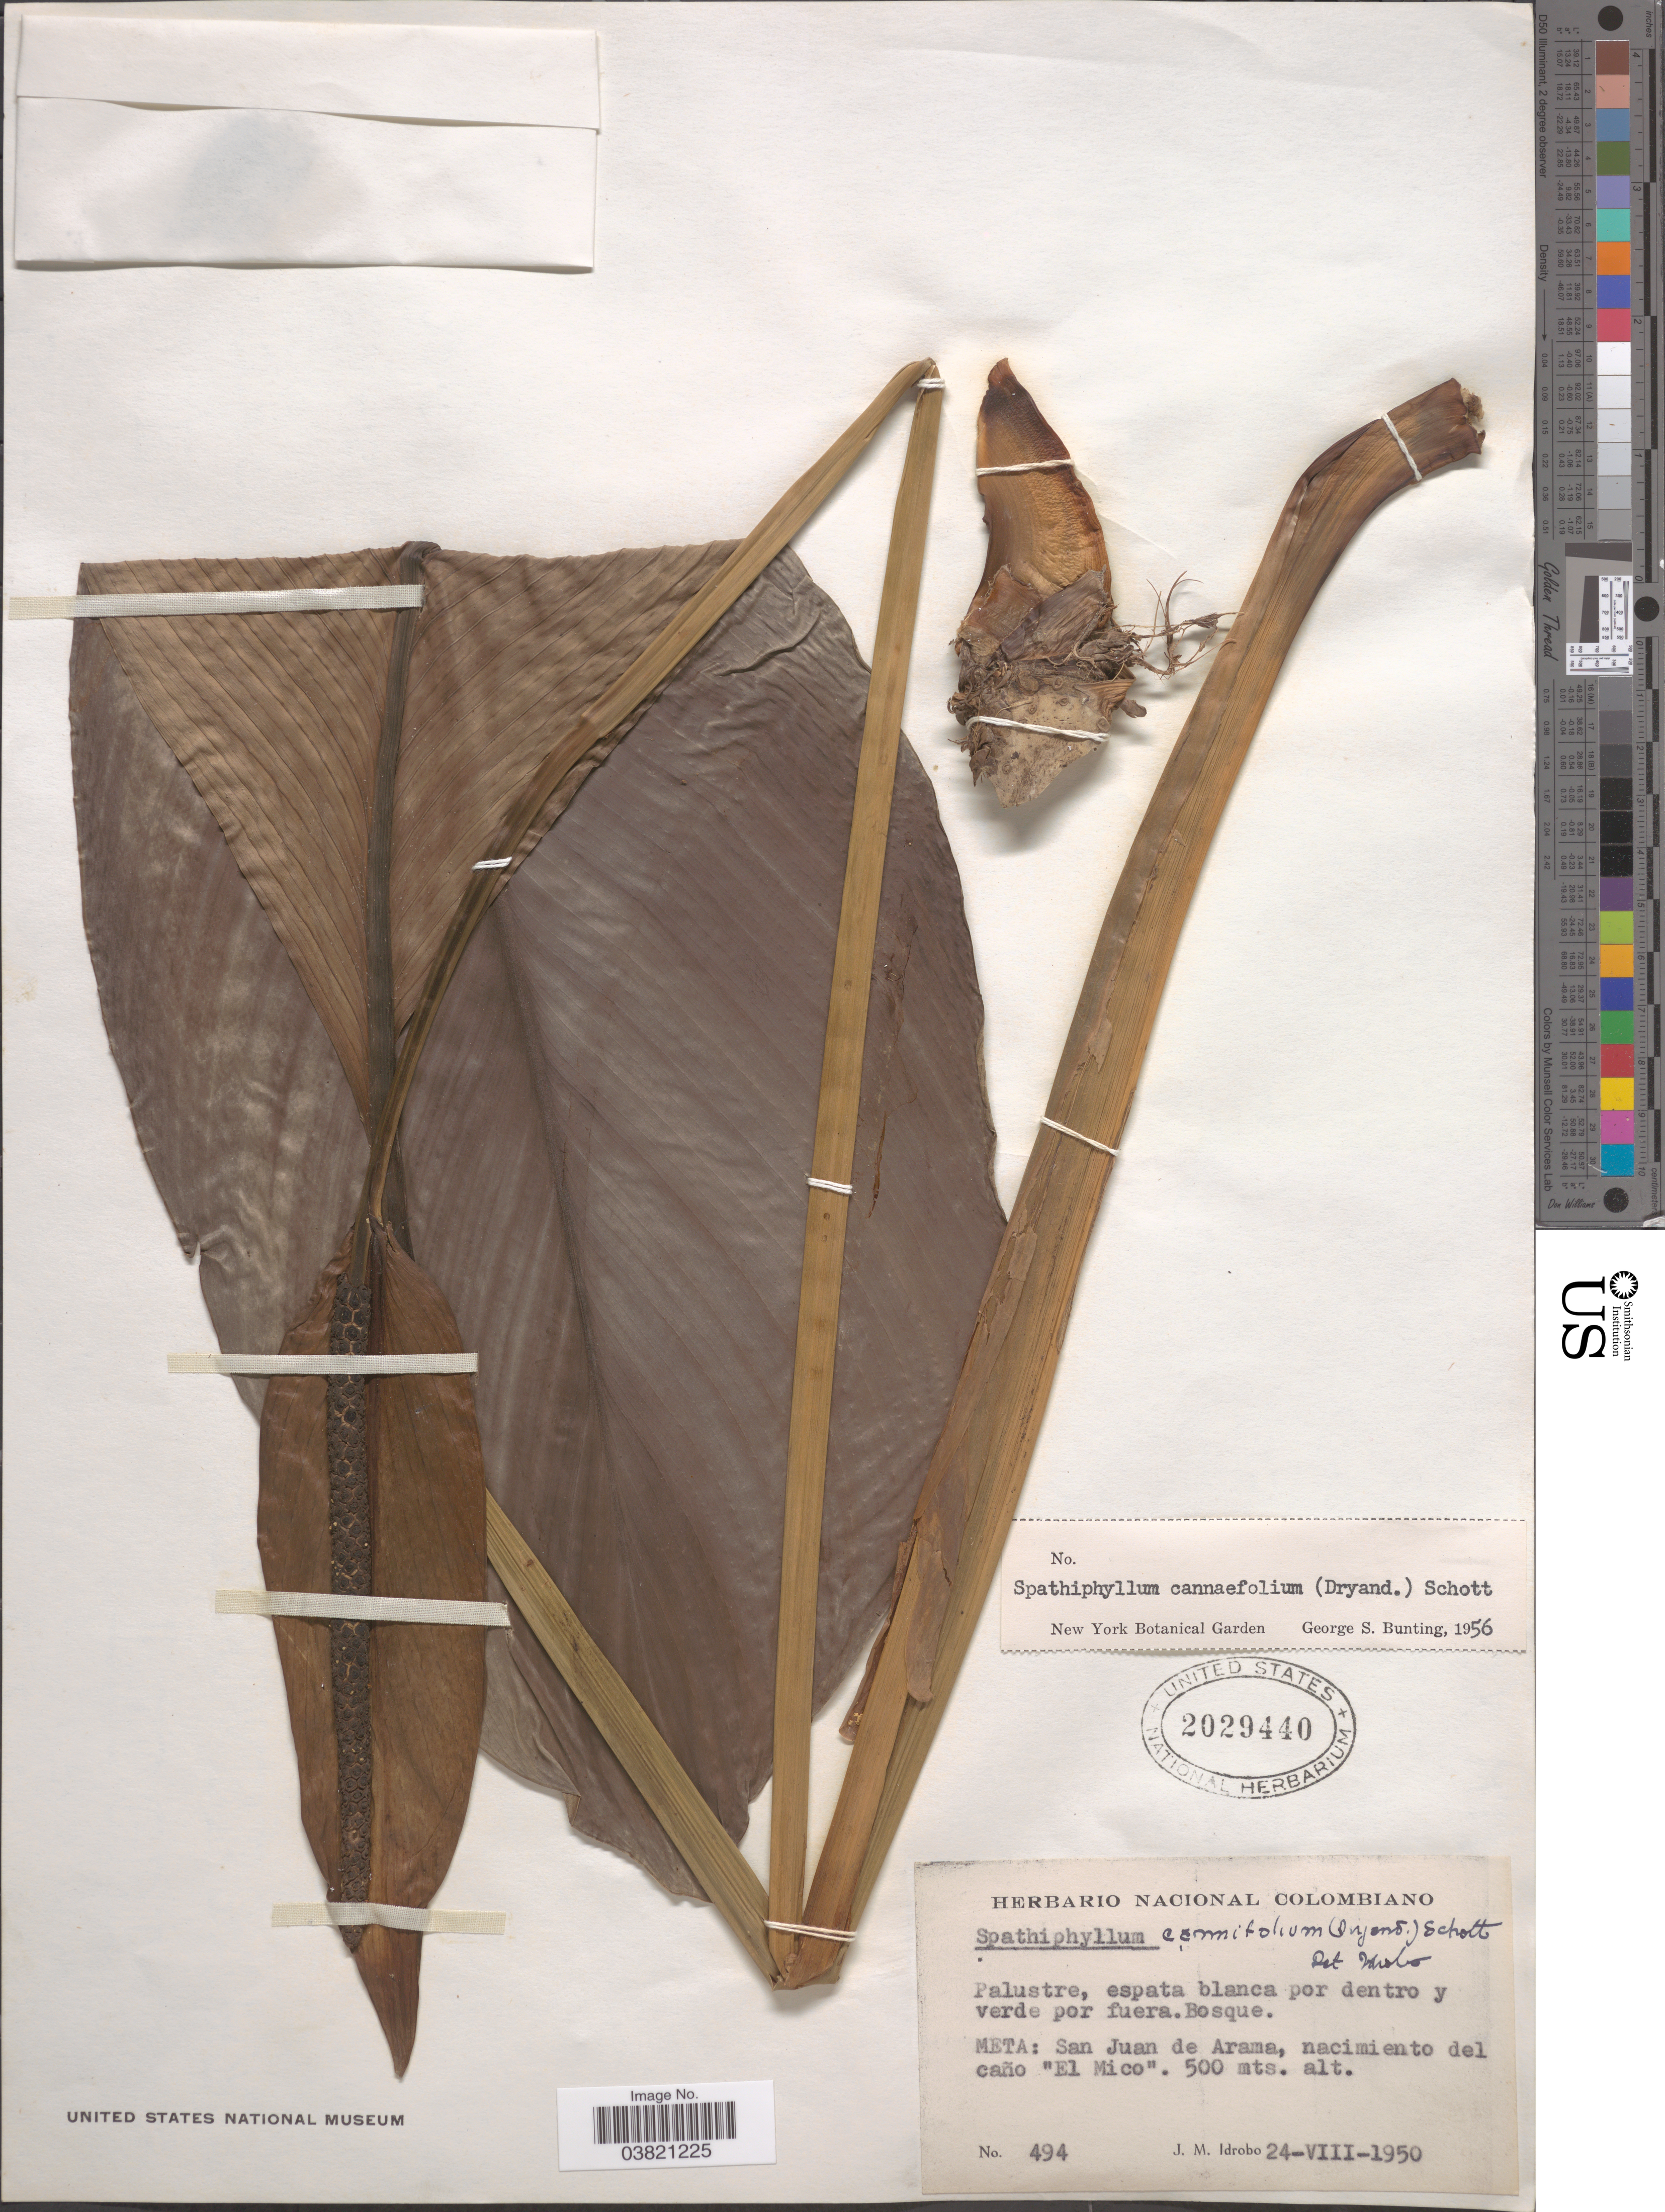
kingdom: Plantae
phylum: Tracheophyta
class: Liliopsida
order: Alismatales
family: Araceae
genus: Spathiphyllum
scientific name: Spathiphyllum cannifolium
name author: (Dryand. ex Sims) Schott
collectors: J. M. Idrobo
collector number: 494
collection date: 1950-08-24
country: Colombia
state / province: Meta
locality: San Juan de Arama, nacimiento del caño "El Mico".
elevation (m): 500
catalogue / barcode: US 2029440